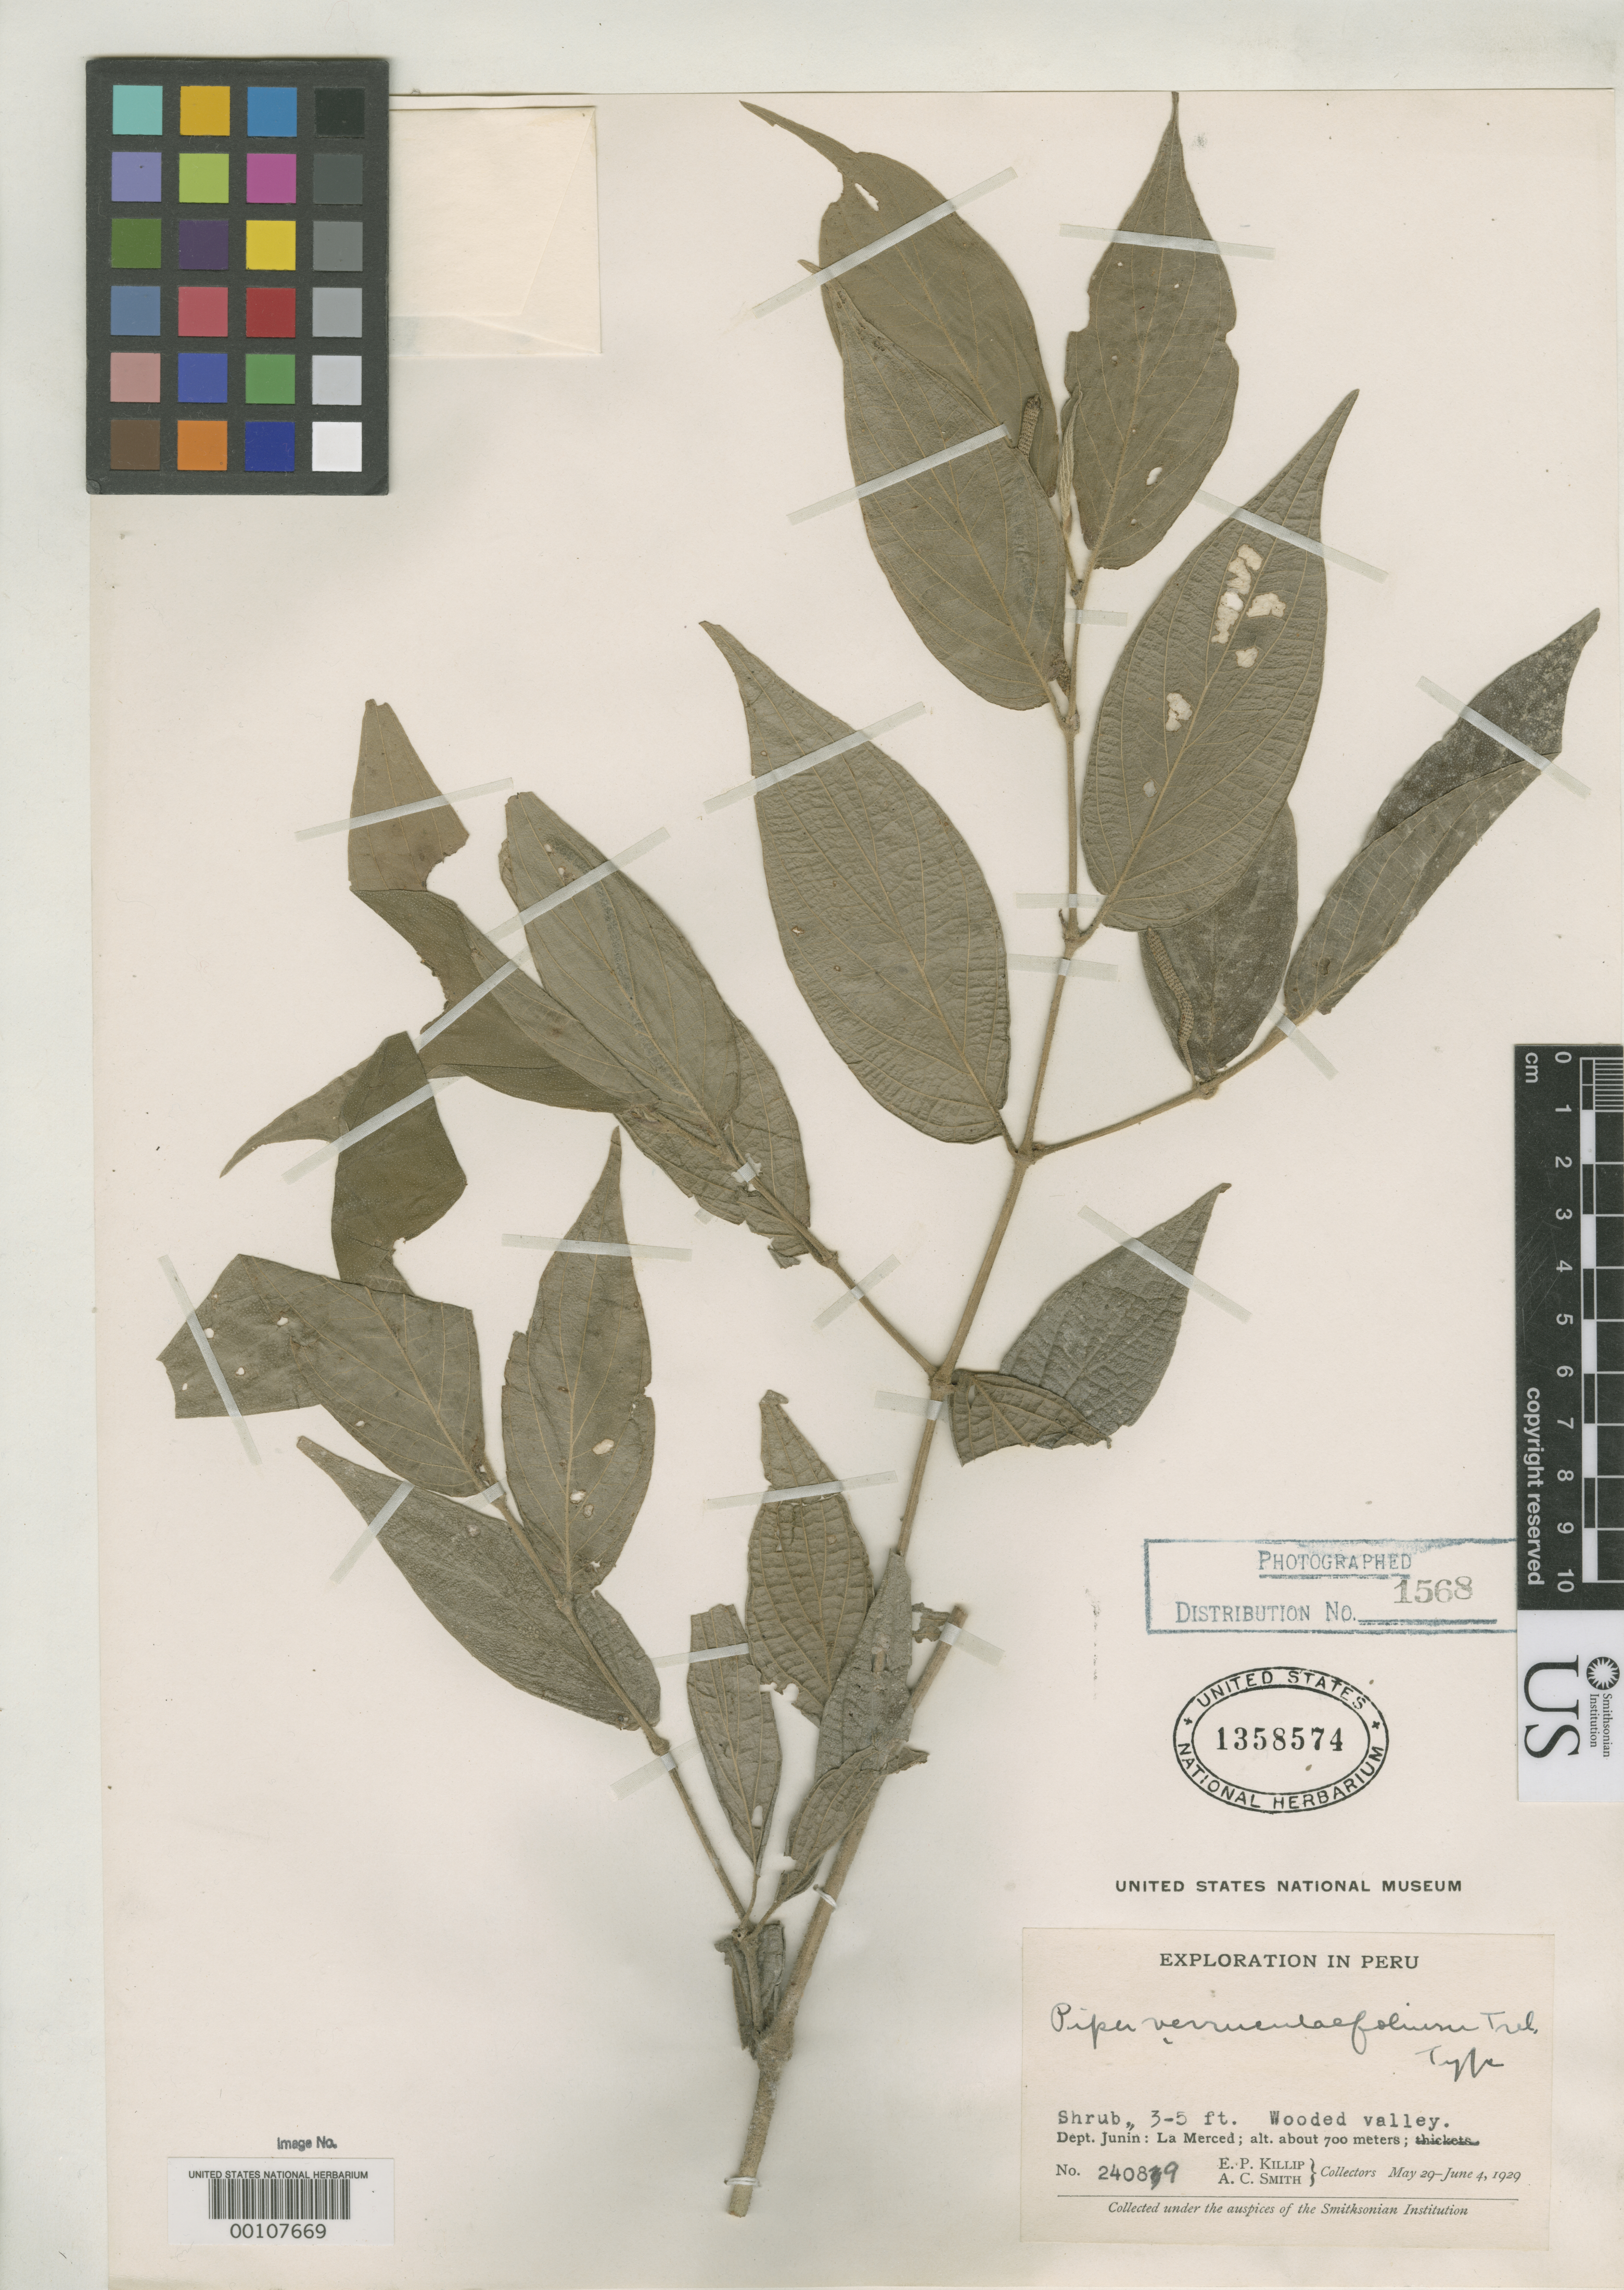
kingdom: Plantae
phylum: Tracheophyta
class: Magnoliopsida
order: Piperales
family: Piperaceae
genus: Piper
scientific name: Piper verruculaefolium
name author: Trel. in J.F. Macbr.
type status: Holotype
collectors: E. P. Killip & A. C. Smith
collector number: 24089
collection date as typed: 29 May 1929 to 04 Jun 1929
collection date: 1929-05-29/1929-06-04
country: Peru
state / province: Junín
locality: La Merced.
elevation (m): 700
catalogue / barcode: US 1358574